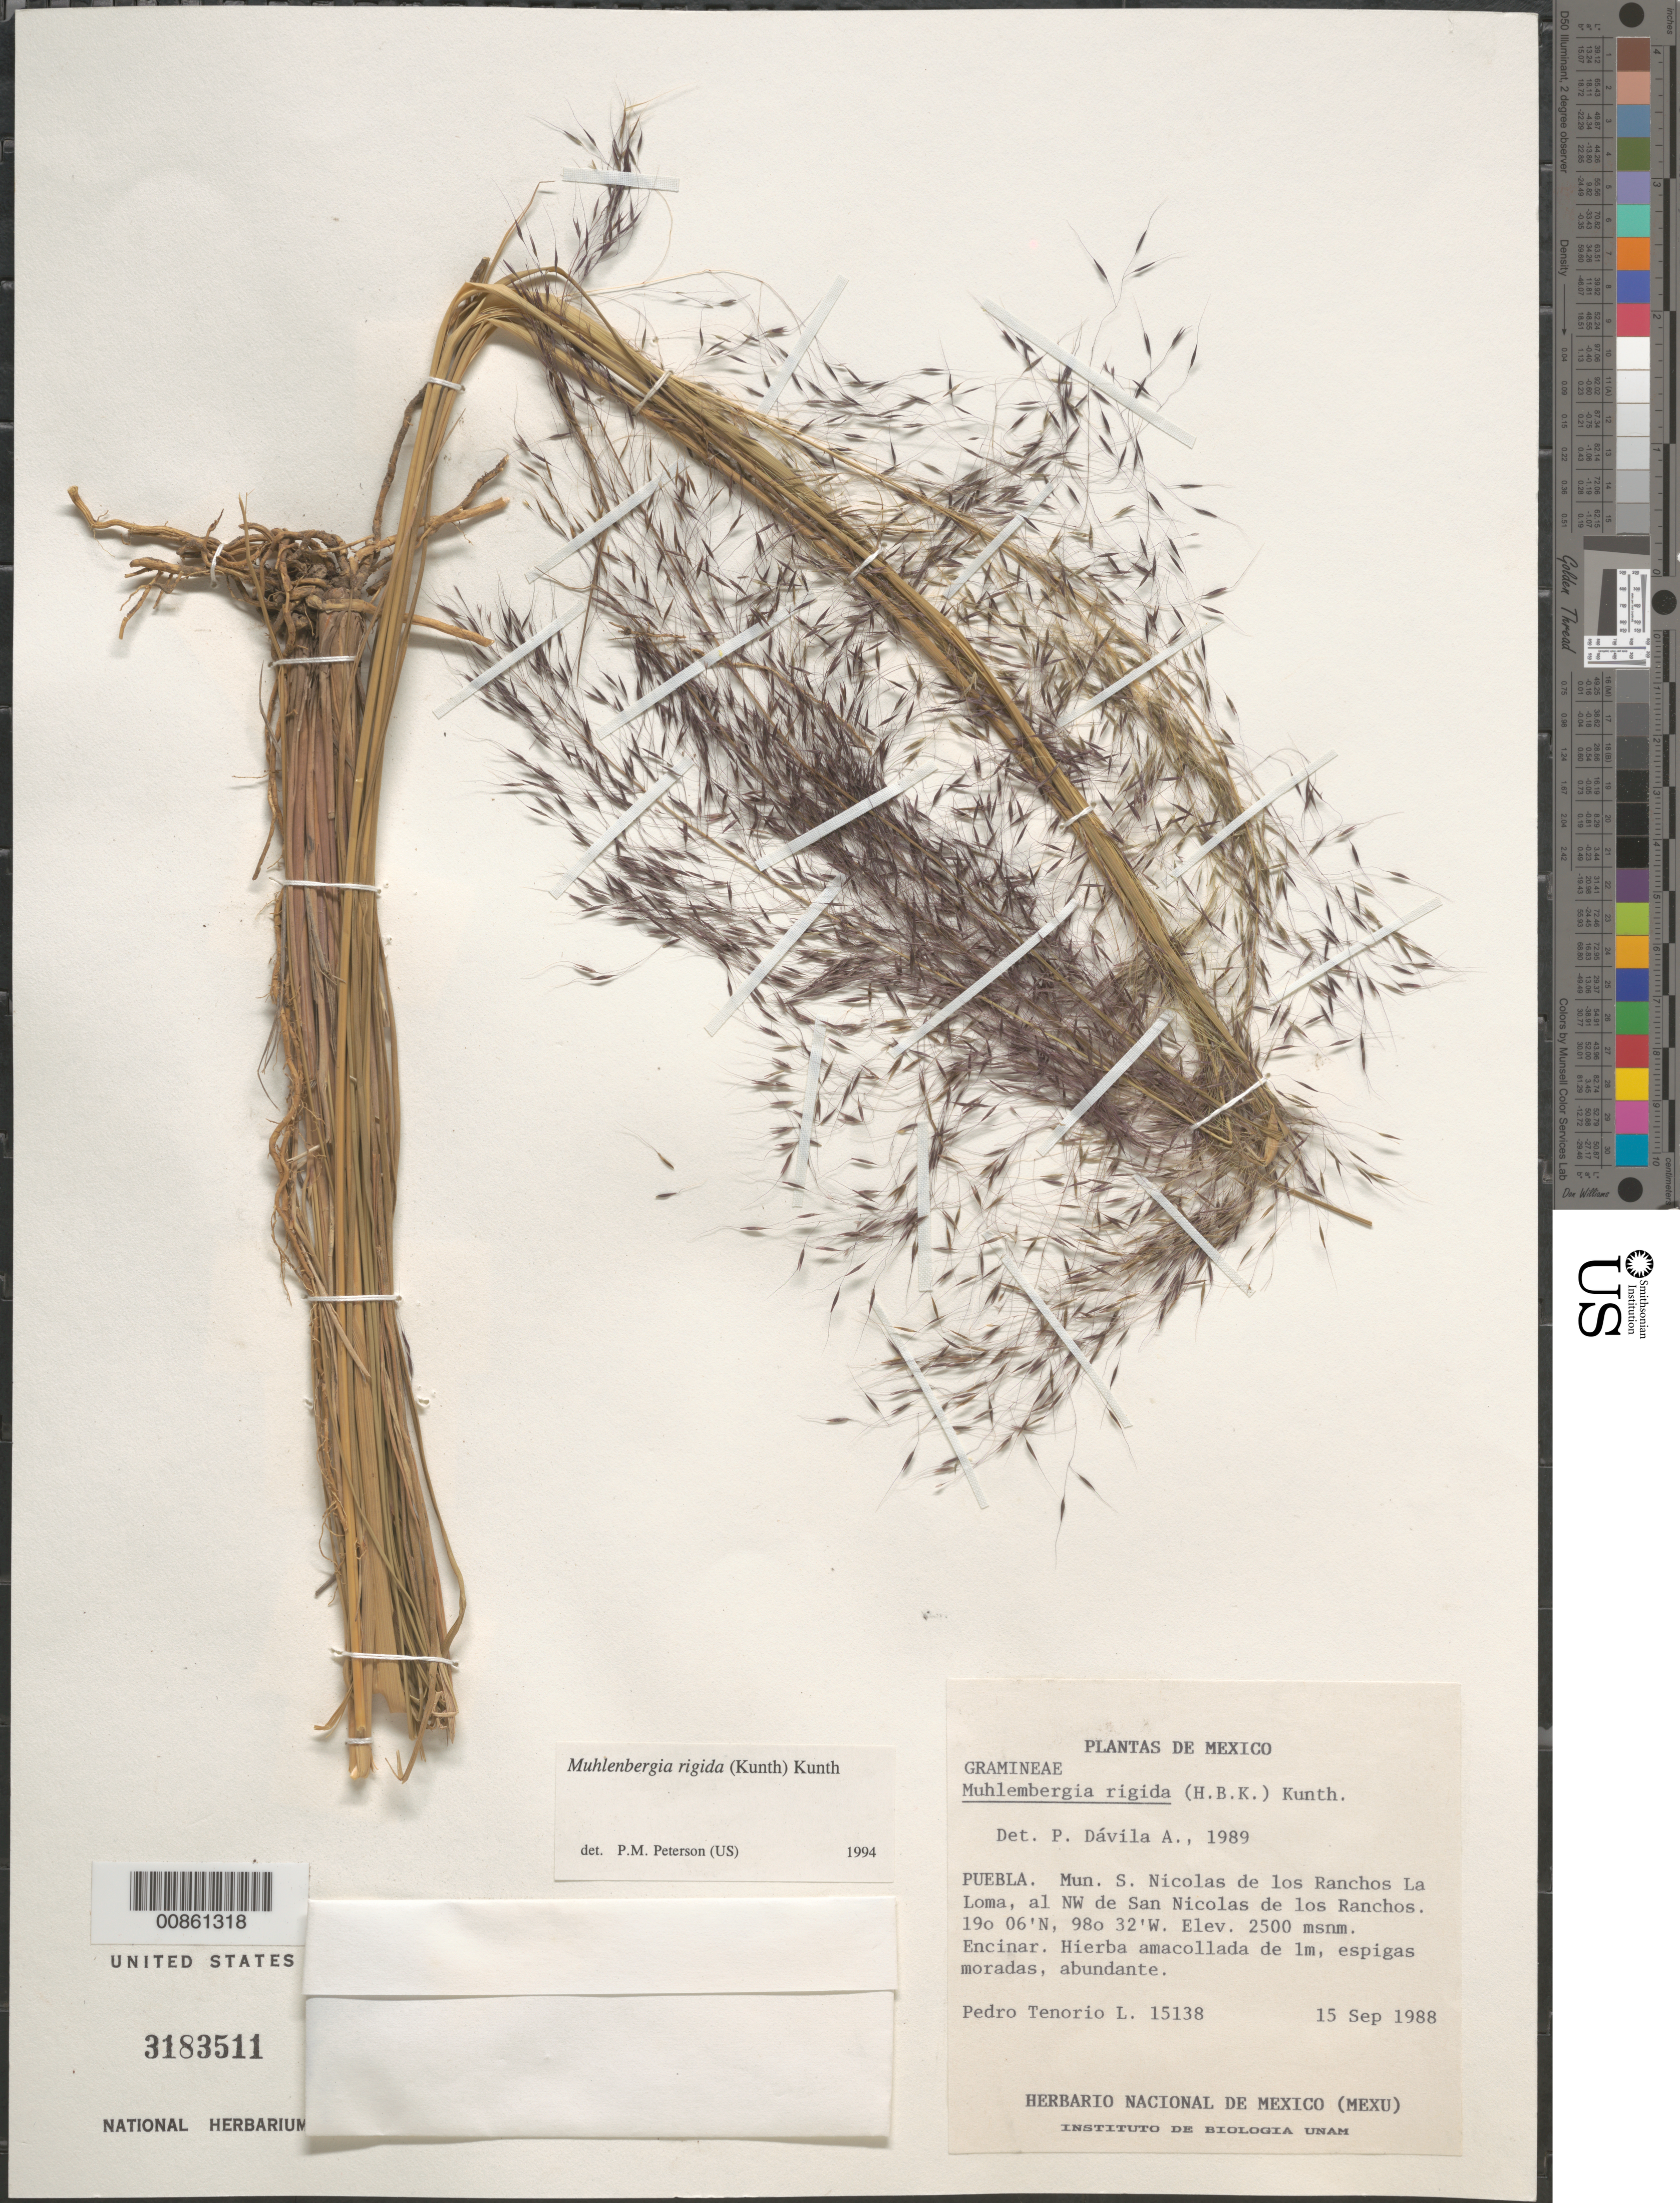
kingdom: Plantae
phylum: Tracheophyta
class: Liliopsida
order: Poales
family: Poaceae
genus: Muhlenbergia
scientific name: Muhlenbergia rigida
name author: (Kunth) Kunth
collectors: P. Tenorio L.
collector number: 15138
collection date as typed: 15 Sep 1988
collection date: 1988-09-15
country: Mexico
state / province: Puebla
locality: La Loma, al NW de San Nicolas de los Ranchos, Pue.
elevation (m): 2500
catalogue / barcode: US 3183511